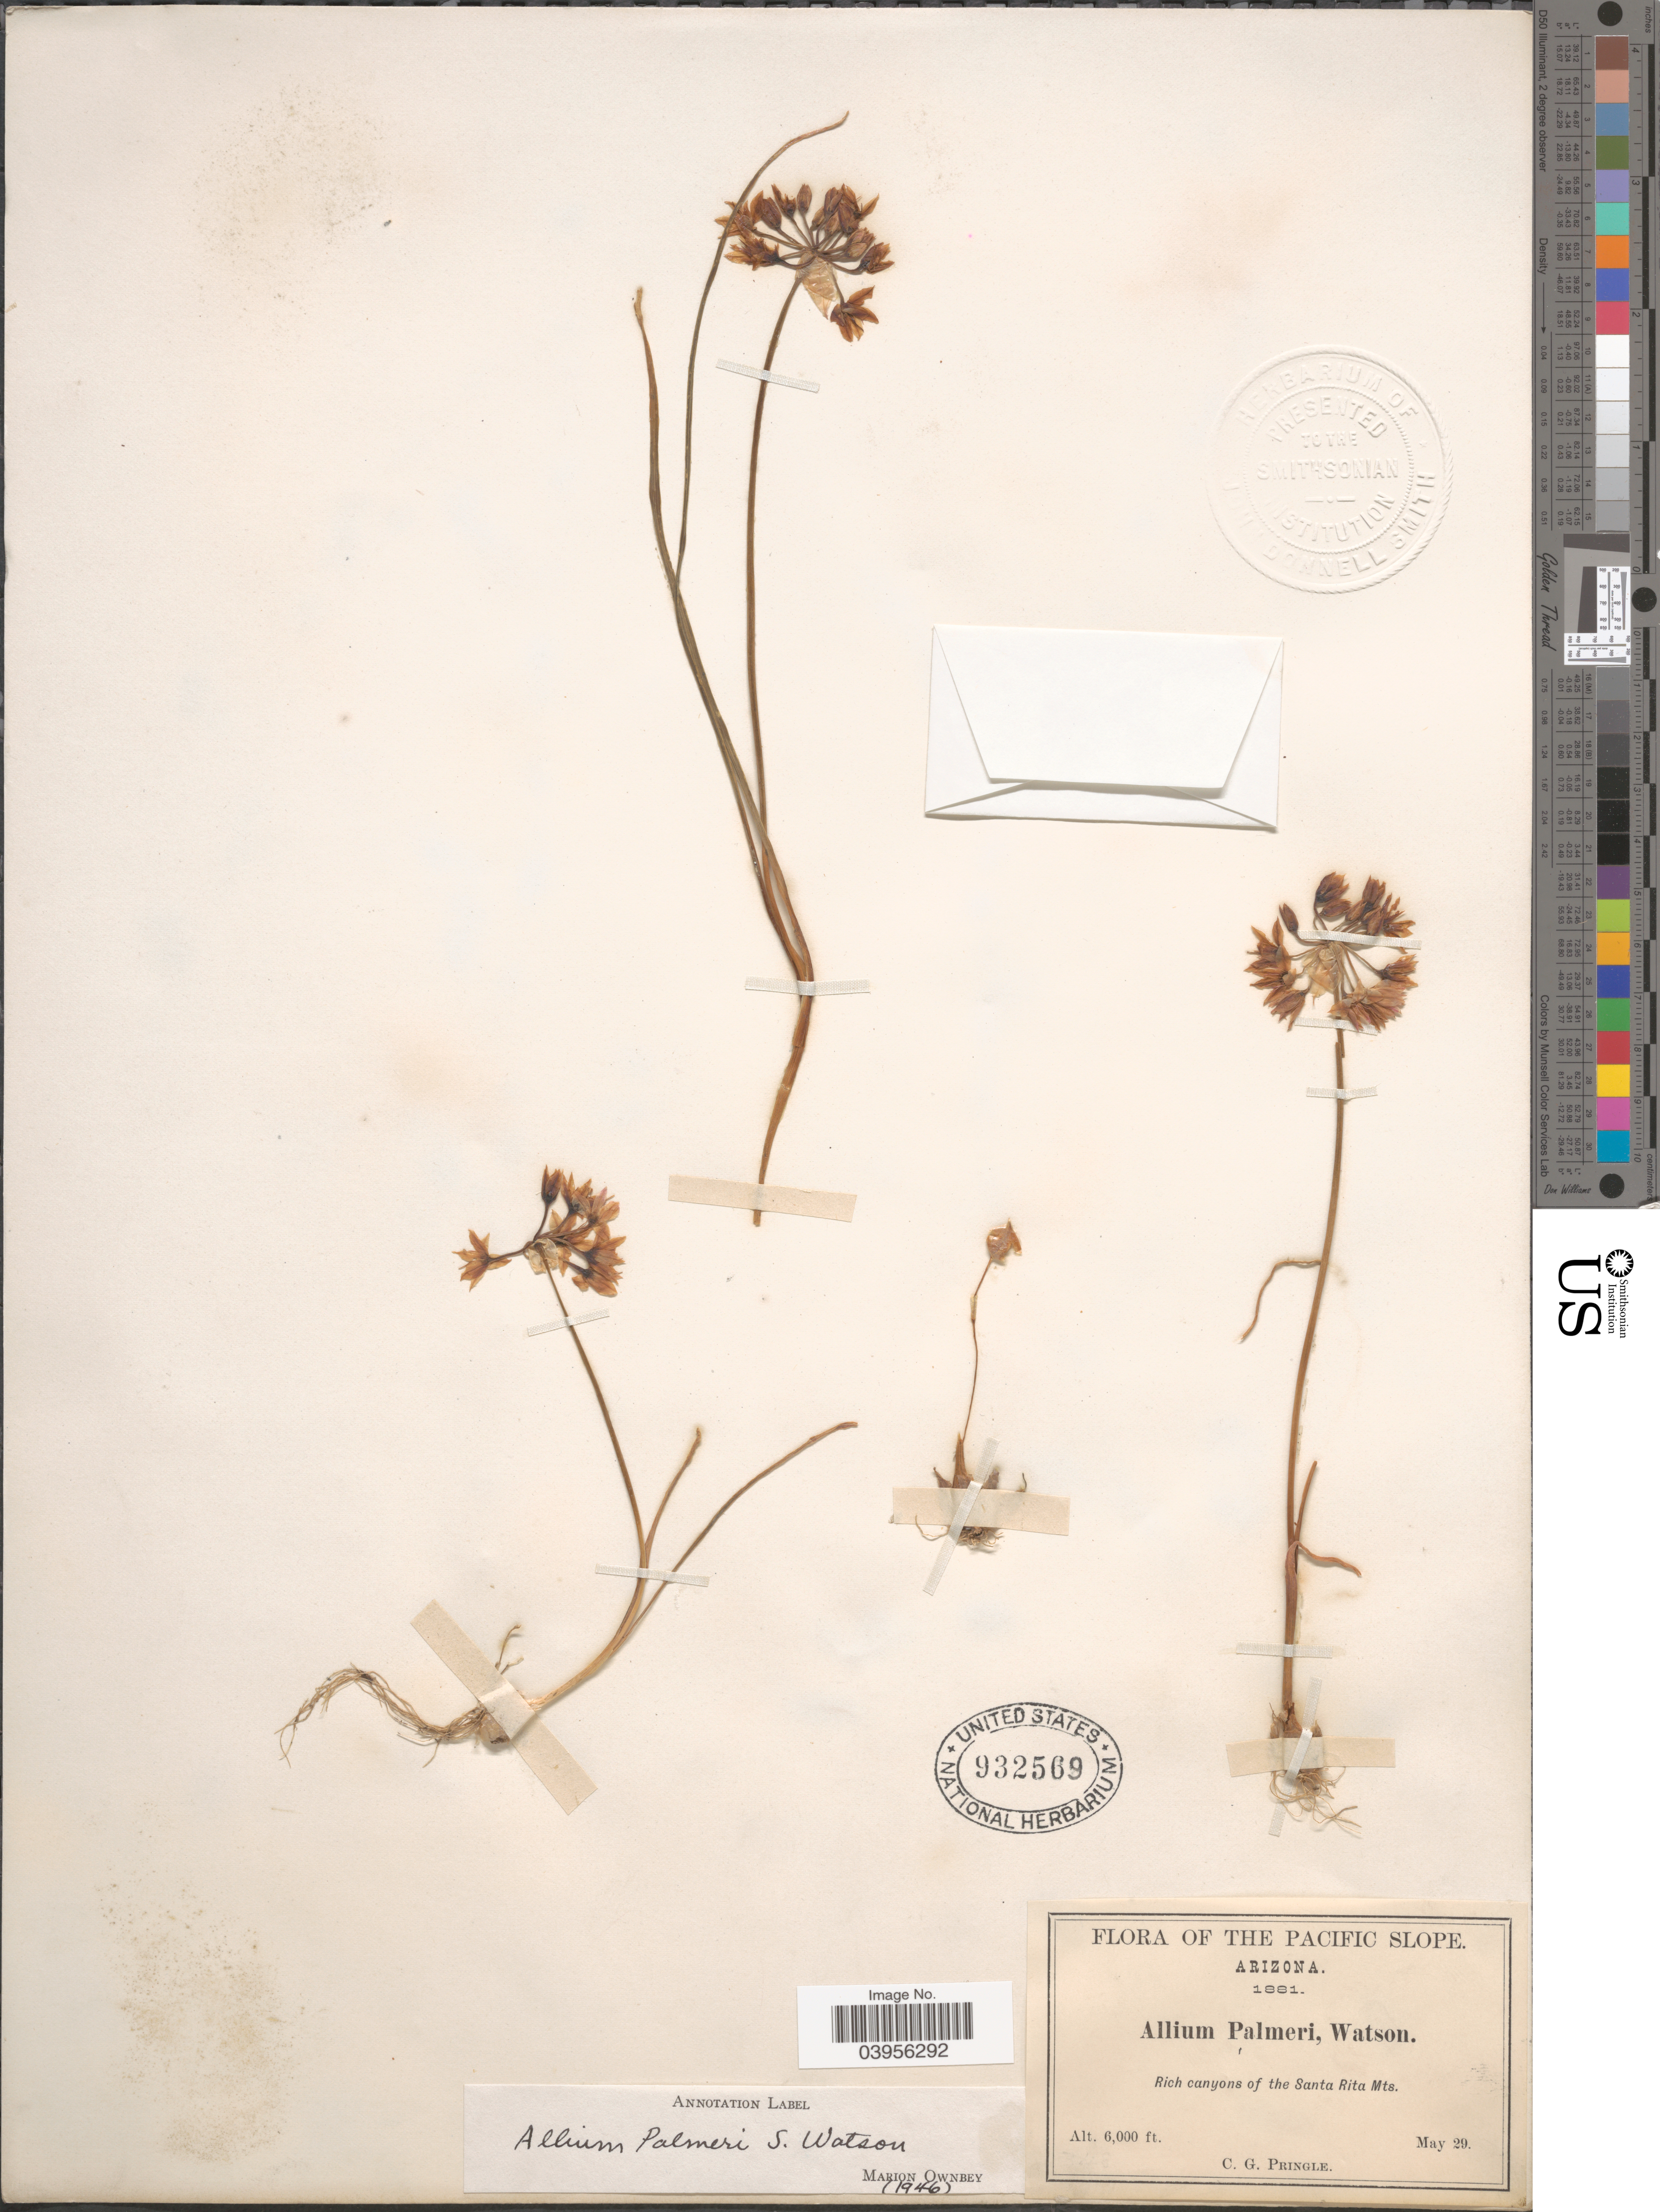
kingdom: Plantae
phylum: Tracheophyta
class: Liliopsida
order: Asparagales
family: Amaryllidaceae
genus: Allium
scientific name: Allium palmeri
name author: S. Watson in C. King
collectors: C. G. Pringle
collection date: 1881-05-29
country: United States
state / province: Arizona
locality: The Pacific Slope. Rich canyons of the Santa Rita Mts.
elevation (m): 1829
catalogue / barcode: US 932569